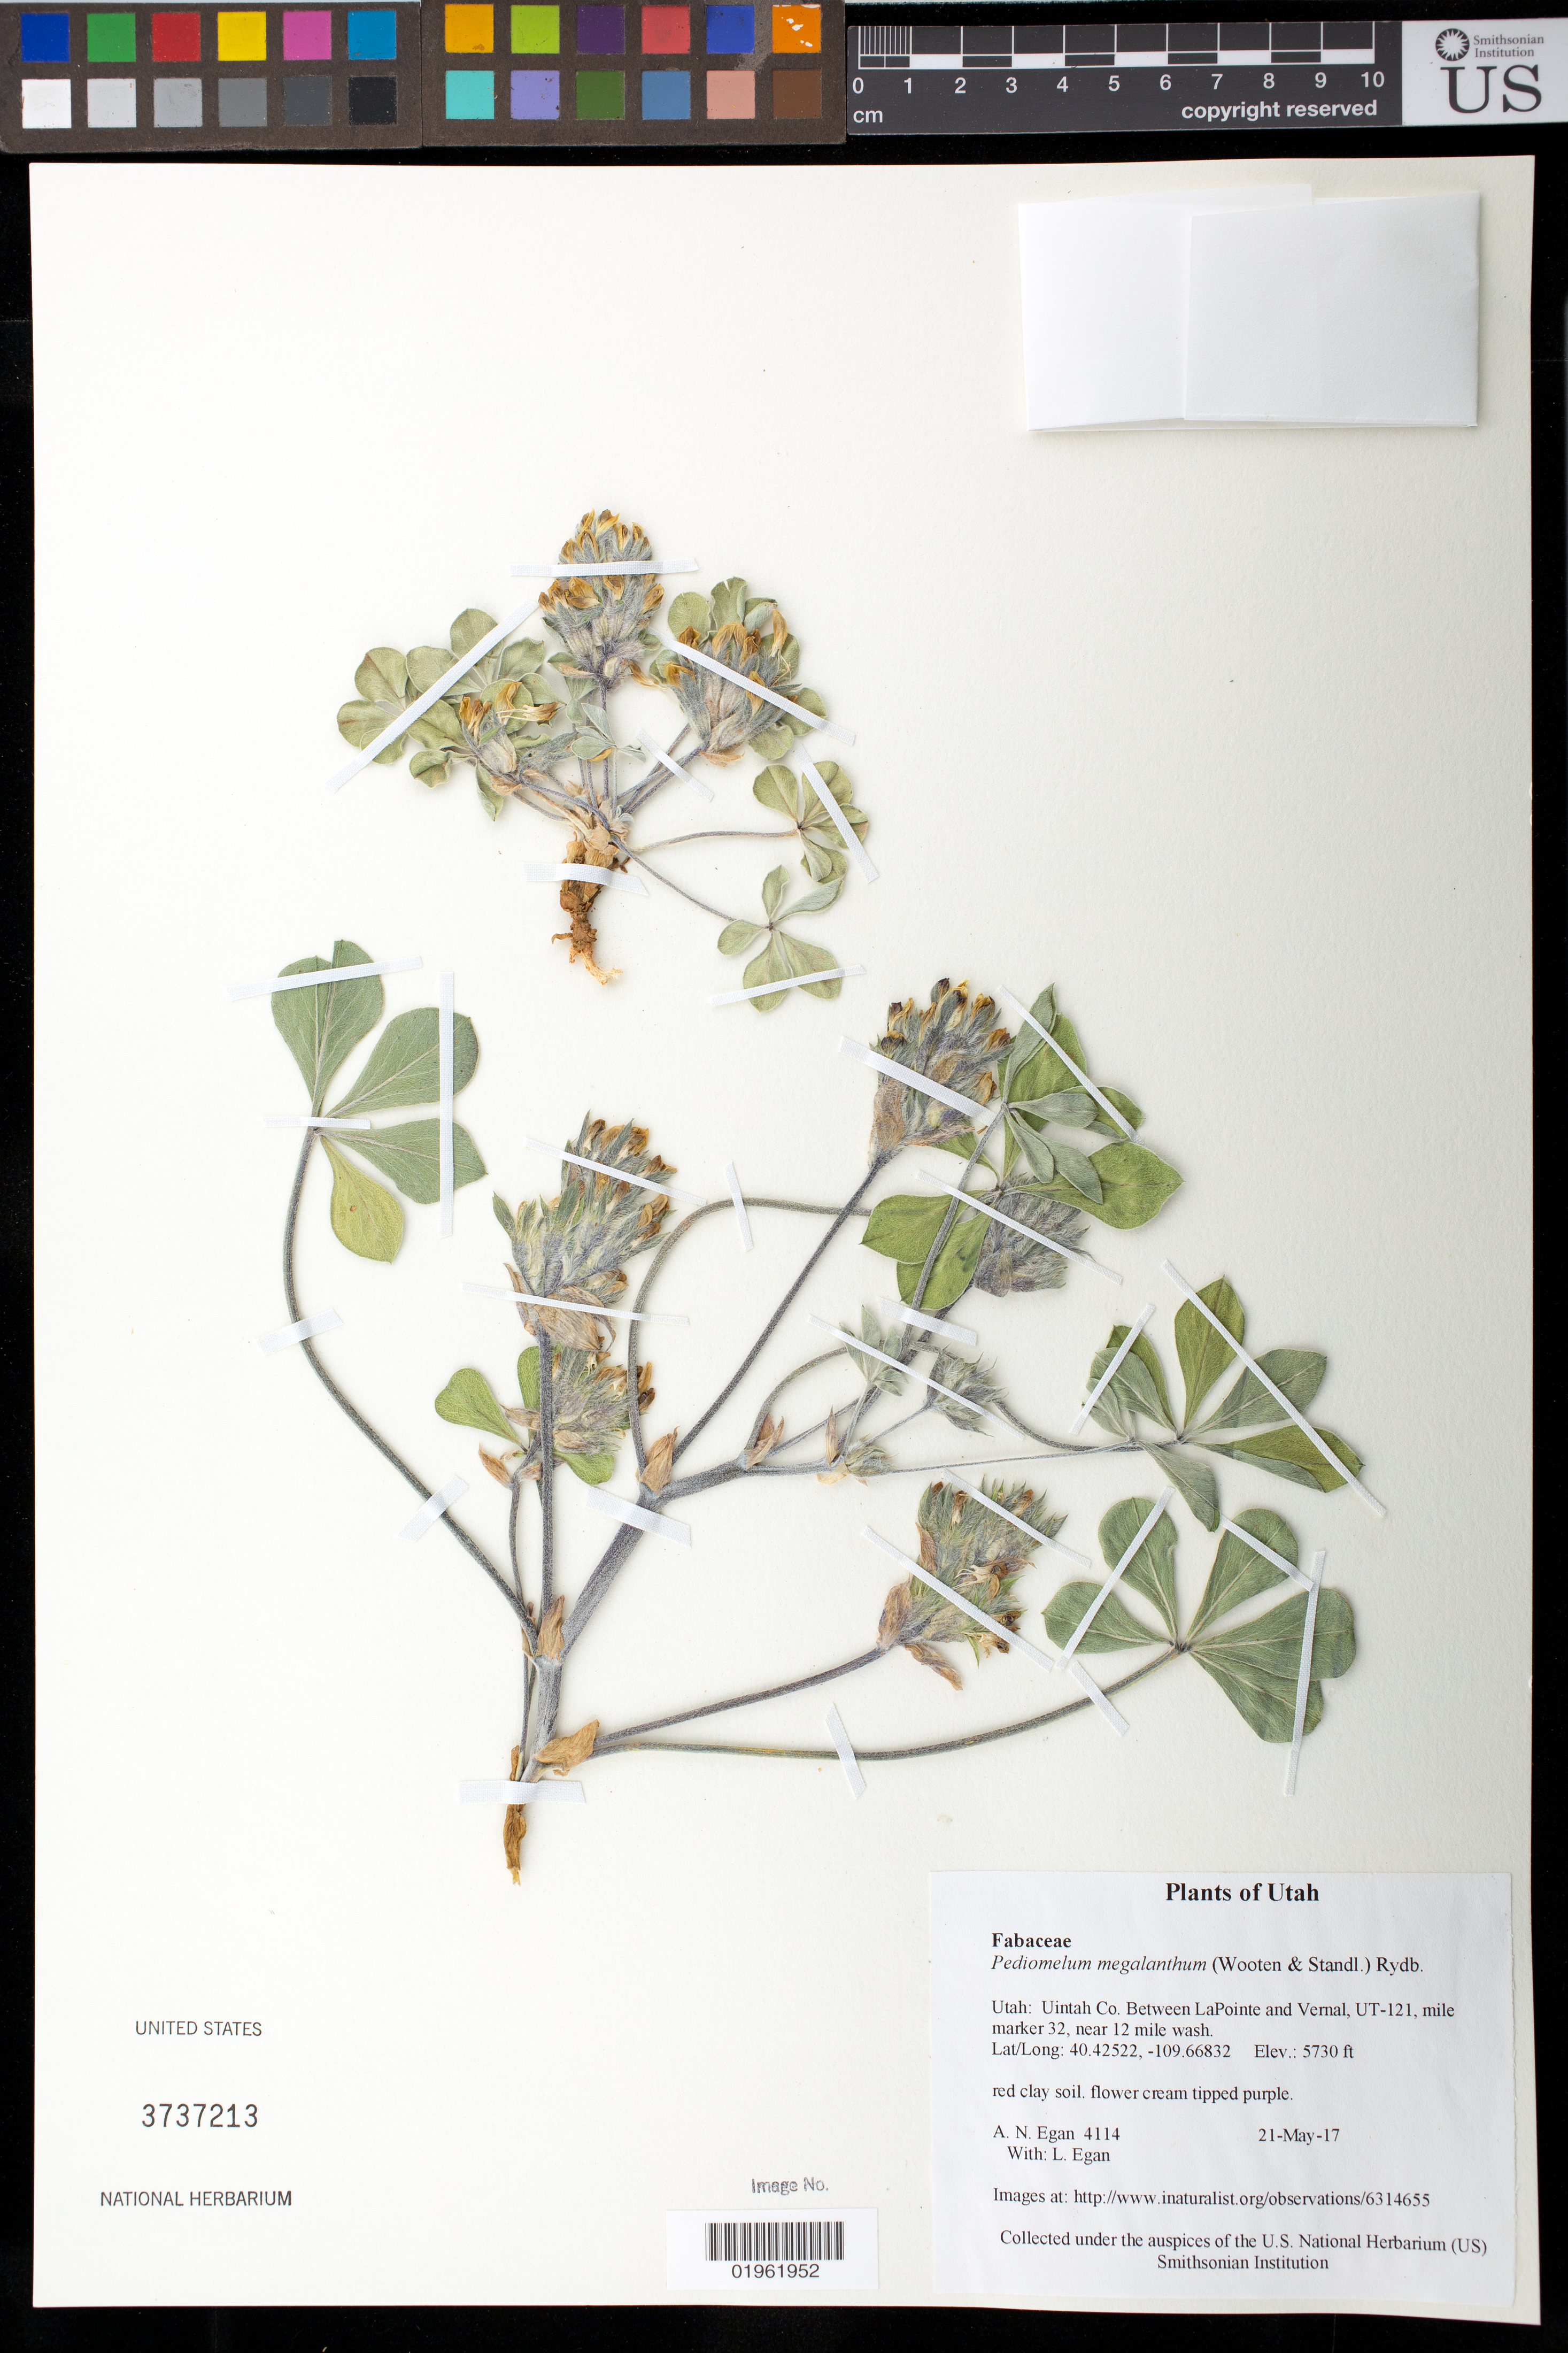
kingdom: Plantae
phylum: Tracheophyta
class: Magnoliopsida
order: Fabales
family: Fabaceae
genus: Pediomelum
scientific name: Pediomelum megalanthum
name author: (Wooton & Standl.) Rydb.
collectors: A. N. Egan & L. Egan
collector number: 4114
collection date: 2017-05-21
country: United States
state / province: Utah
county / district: Uintah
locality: Between LaPointe and Vernal, UT-121, mile marker 32, near 12 mile wash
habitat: red clay soil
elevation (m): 1747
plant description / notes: http://www.inaturalist.org/observations/6314655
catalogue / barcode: US 3737213